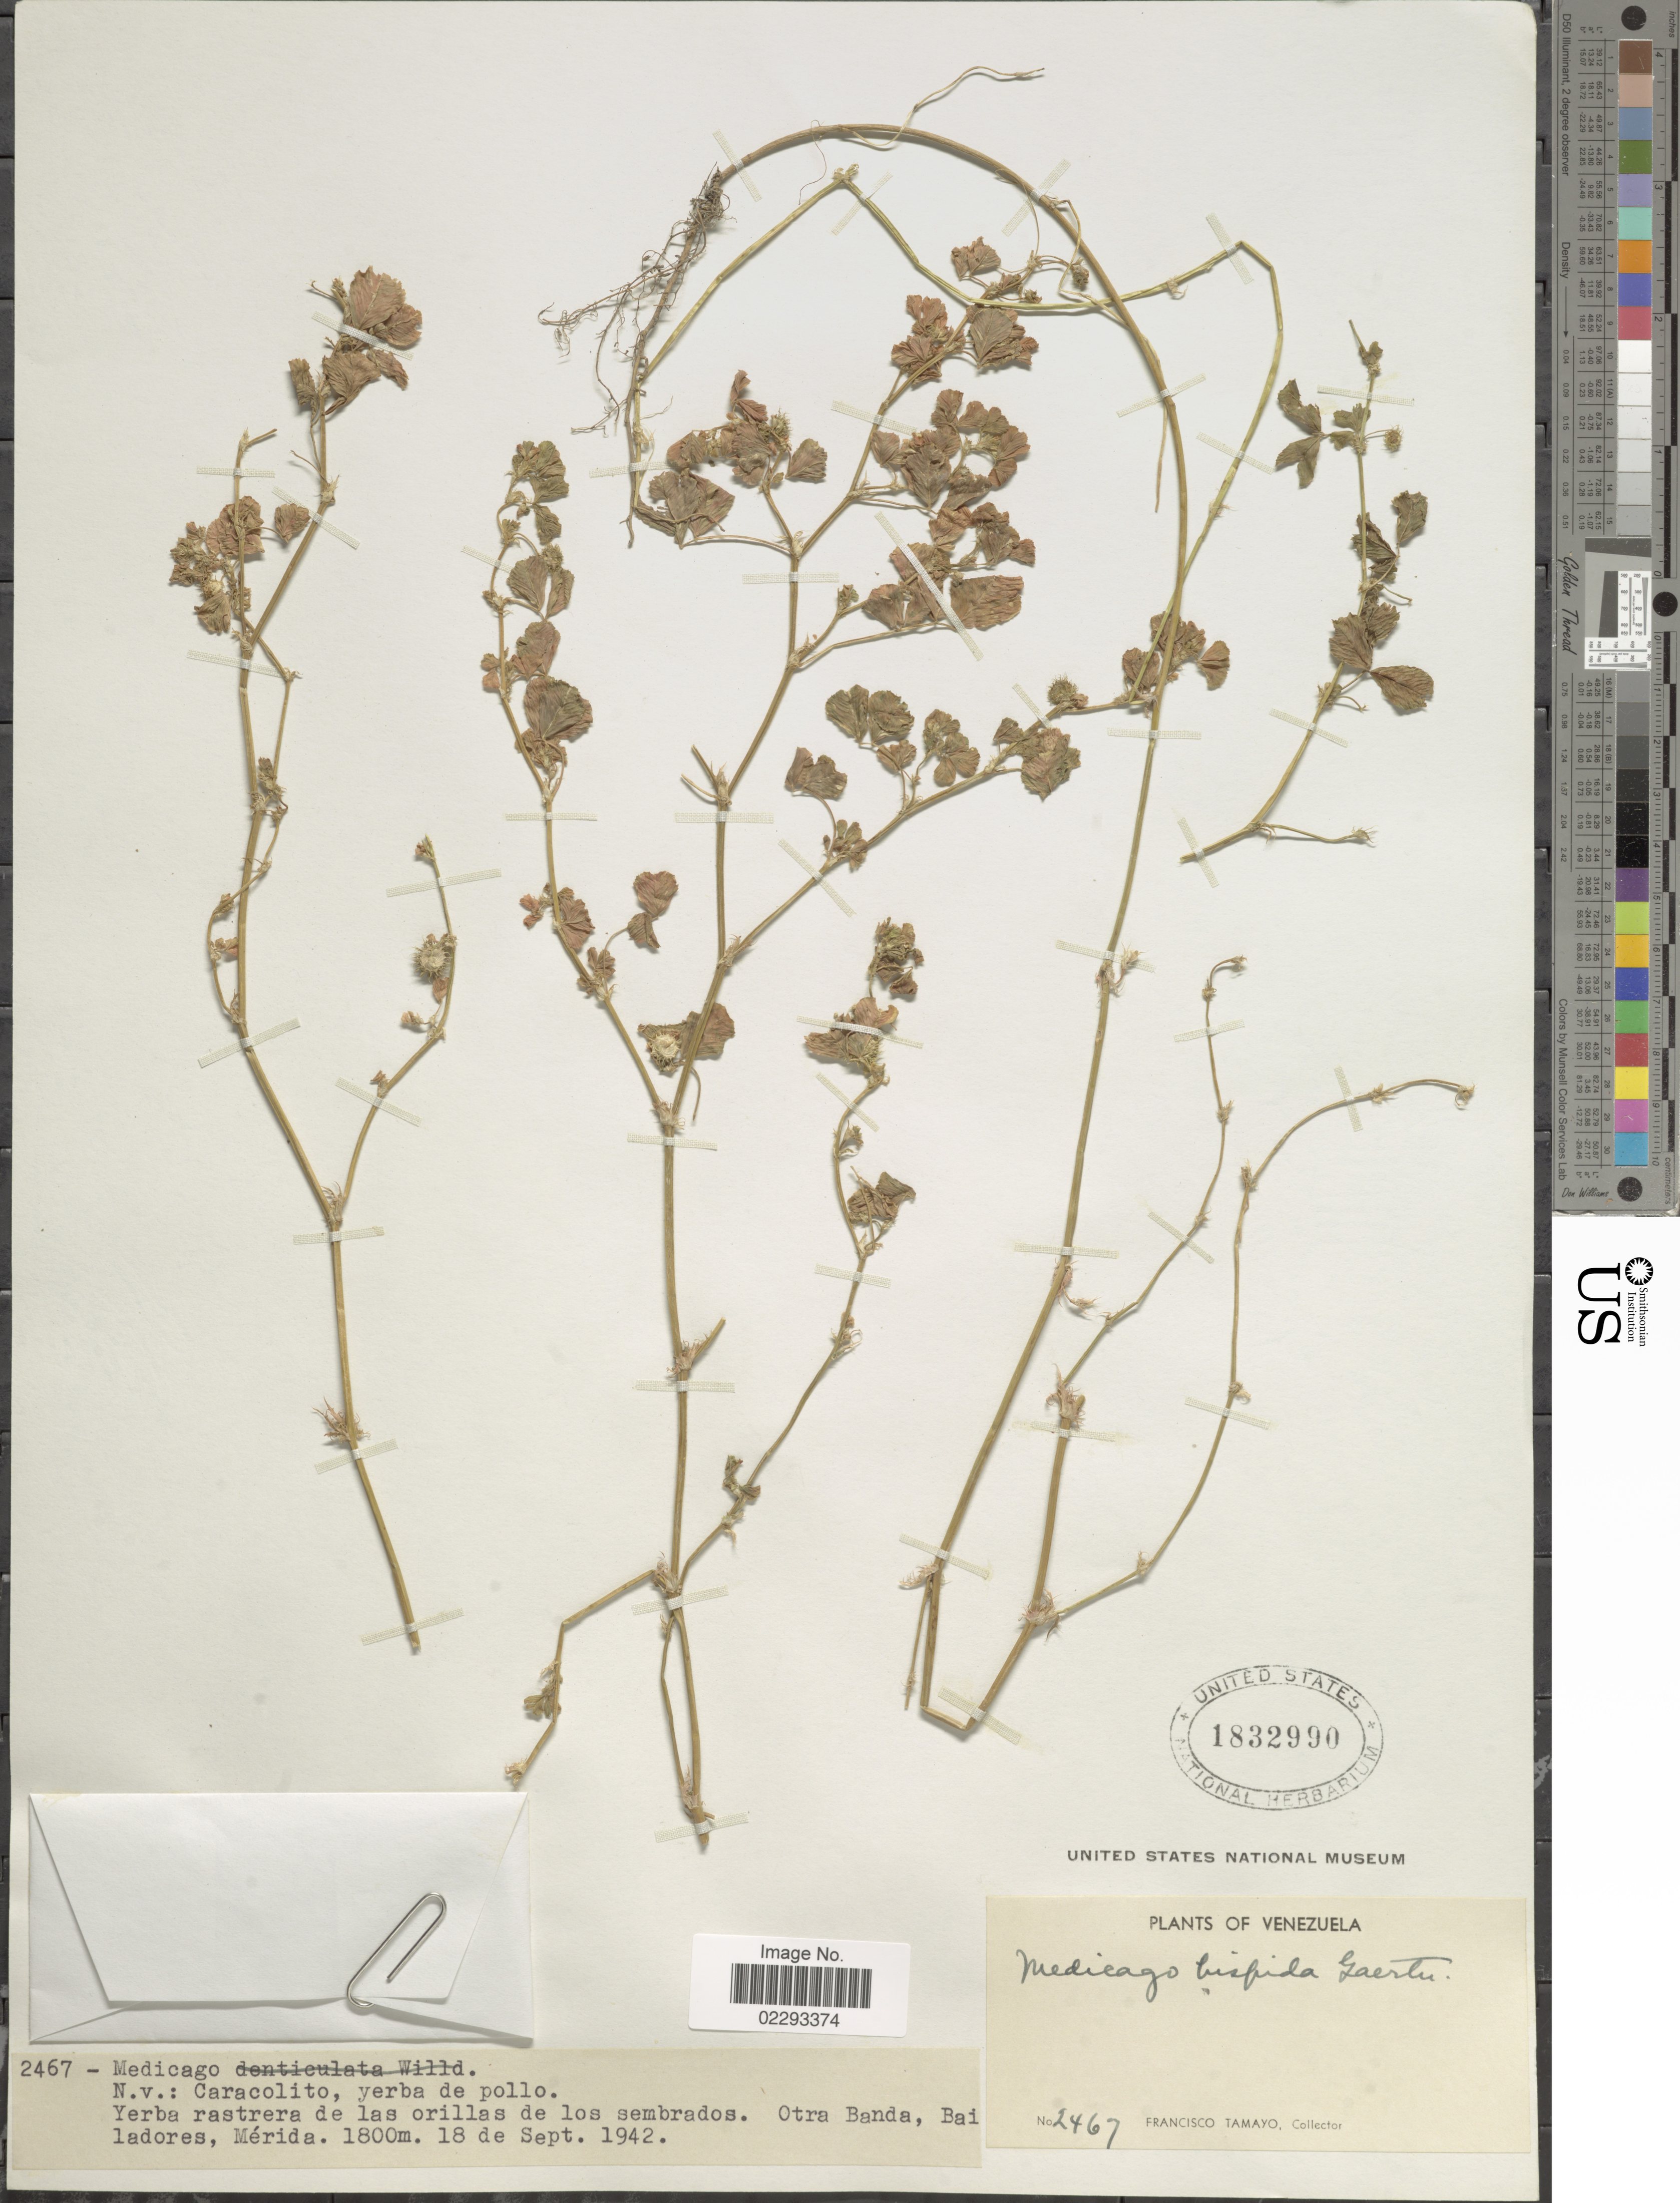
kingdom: Plantae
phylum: Tracheophyta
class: Magnoliopsida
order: Fabales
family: Fabaceae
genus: Medicago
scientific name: Medicago polymorpha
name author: L.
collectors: F. Tamayo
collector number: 2467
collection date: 1942-09-18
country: Venezuela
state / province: Mérida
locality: Yerba rastrera de las orillas de los sembrados, Otra Banda, Bai ladores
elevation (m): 1800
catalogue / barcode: US 1832990